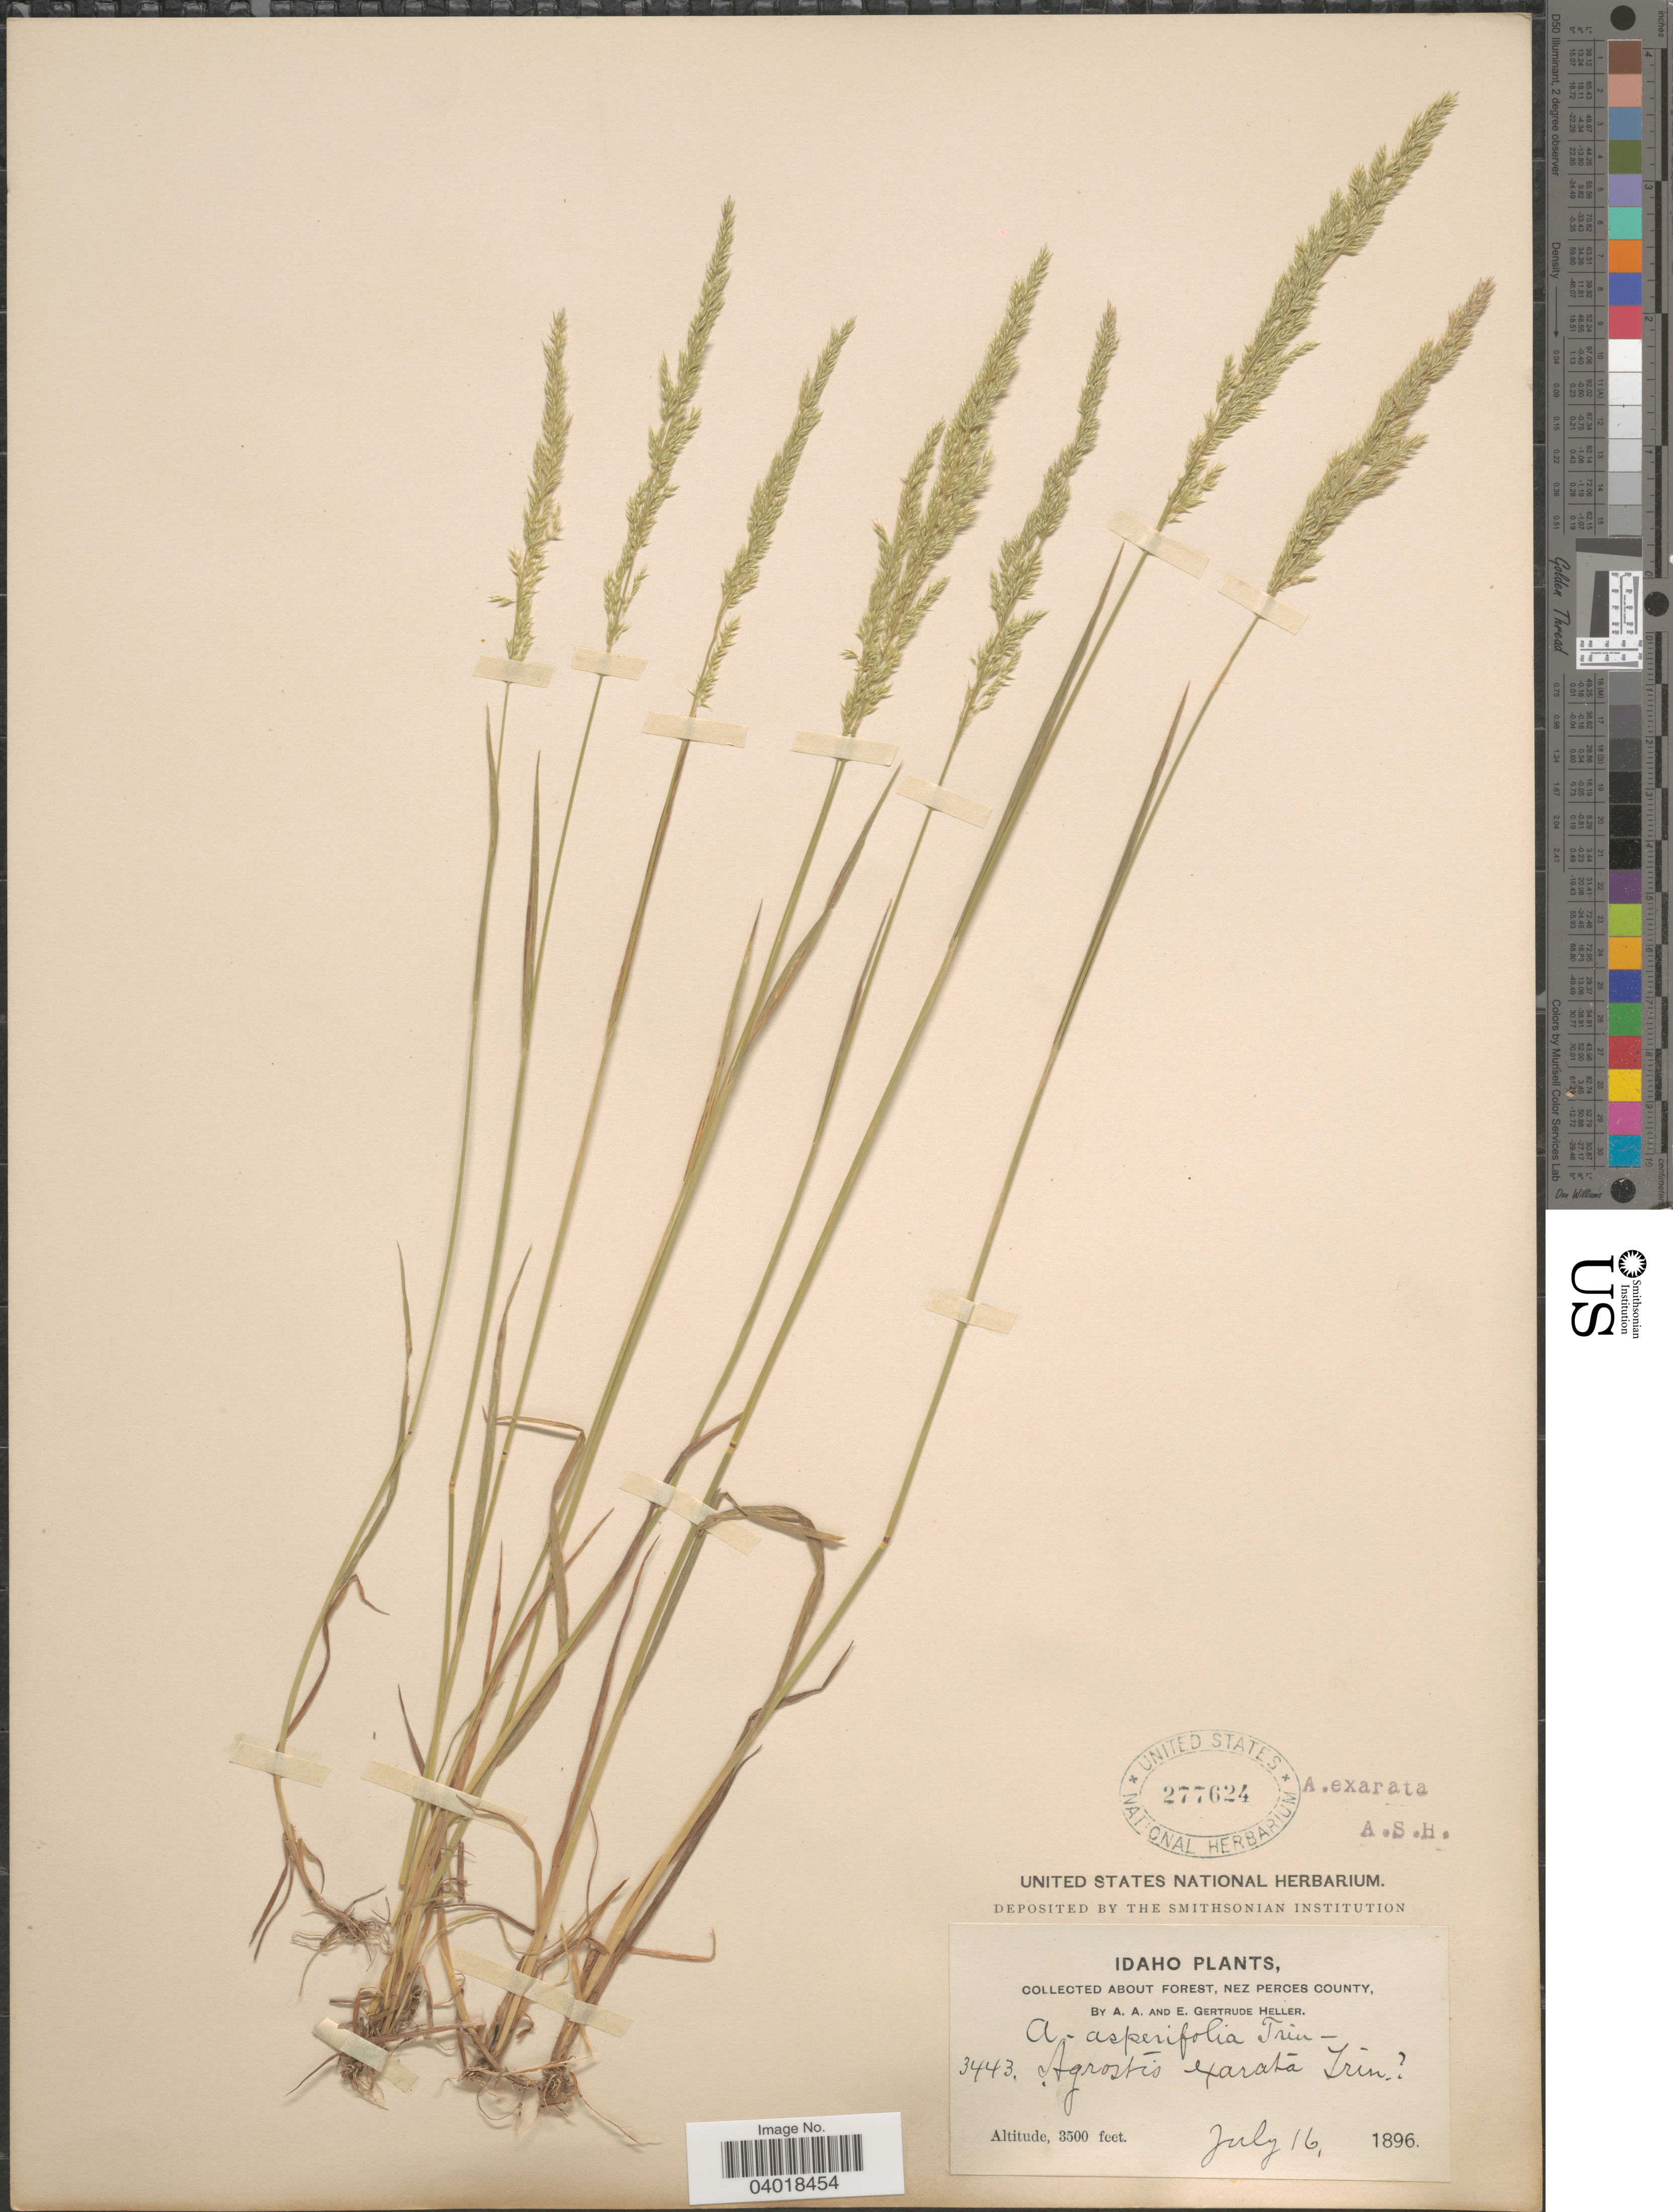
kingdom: Plantae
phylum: Tracheophyta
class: Liliopsida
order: Poales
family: Poaceae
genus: Agrostis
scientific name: Agrostis exarata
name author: Trin.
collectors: A. A. Heller & E. G. Heller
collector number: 3443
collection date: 1896-07-16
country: United States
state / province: Idaho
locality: About Forest, Nez Perces County.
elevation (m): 1067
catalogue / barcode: US 277624